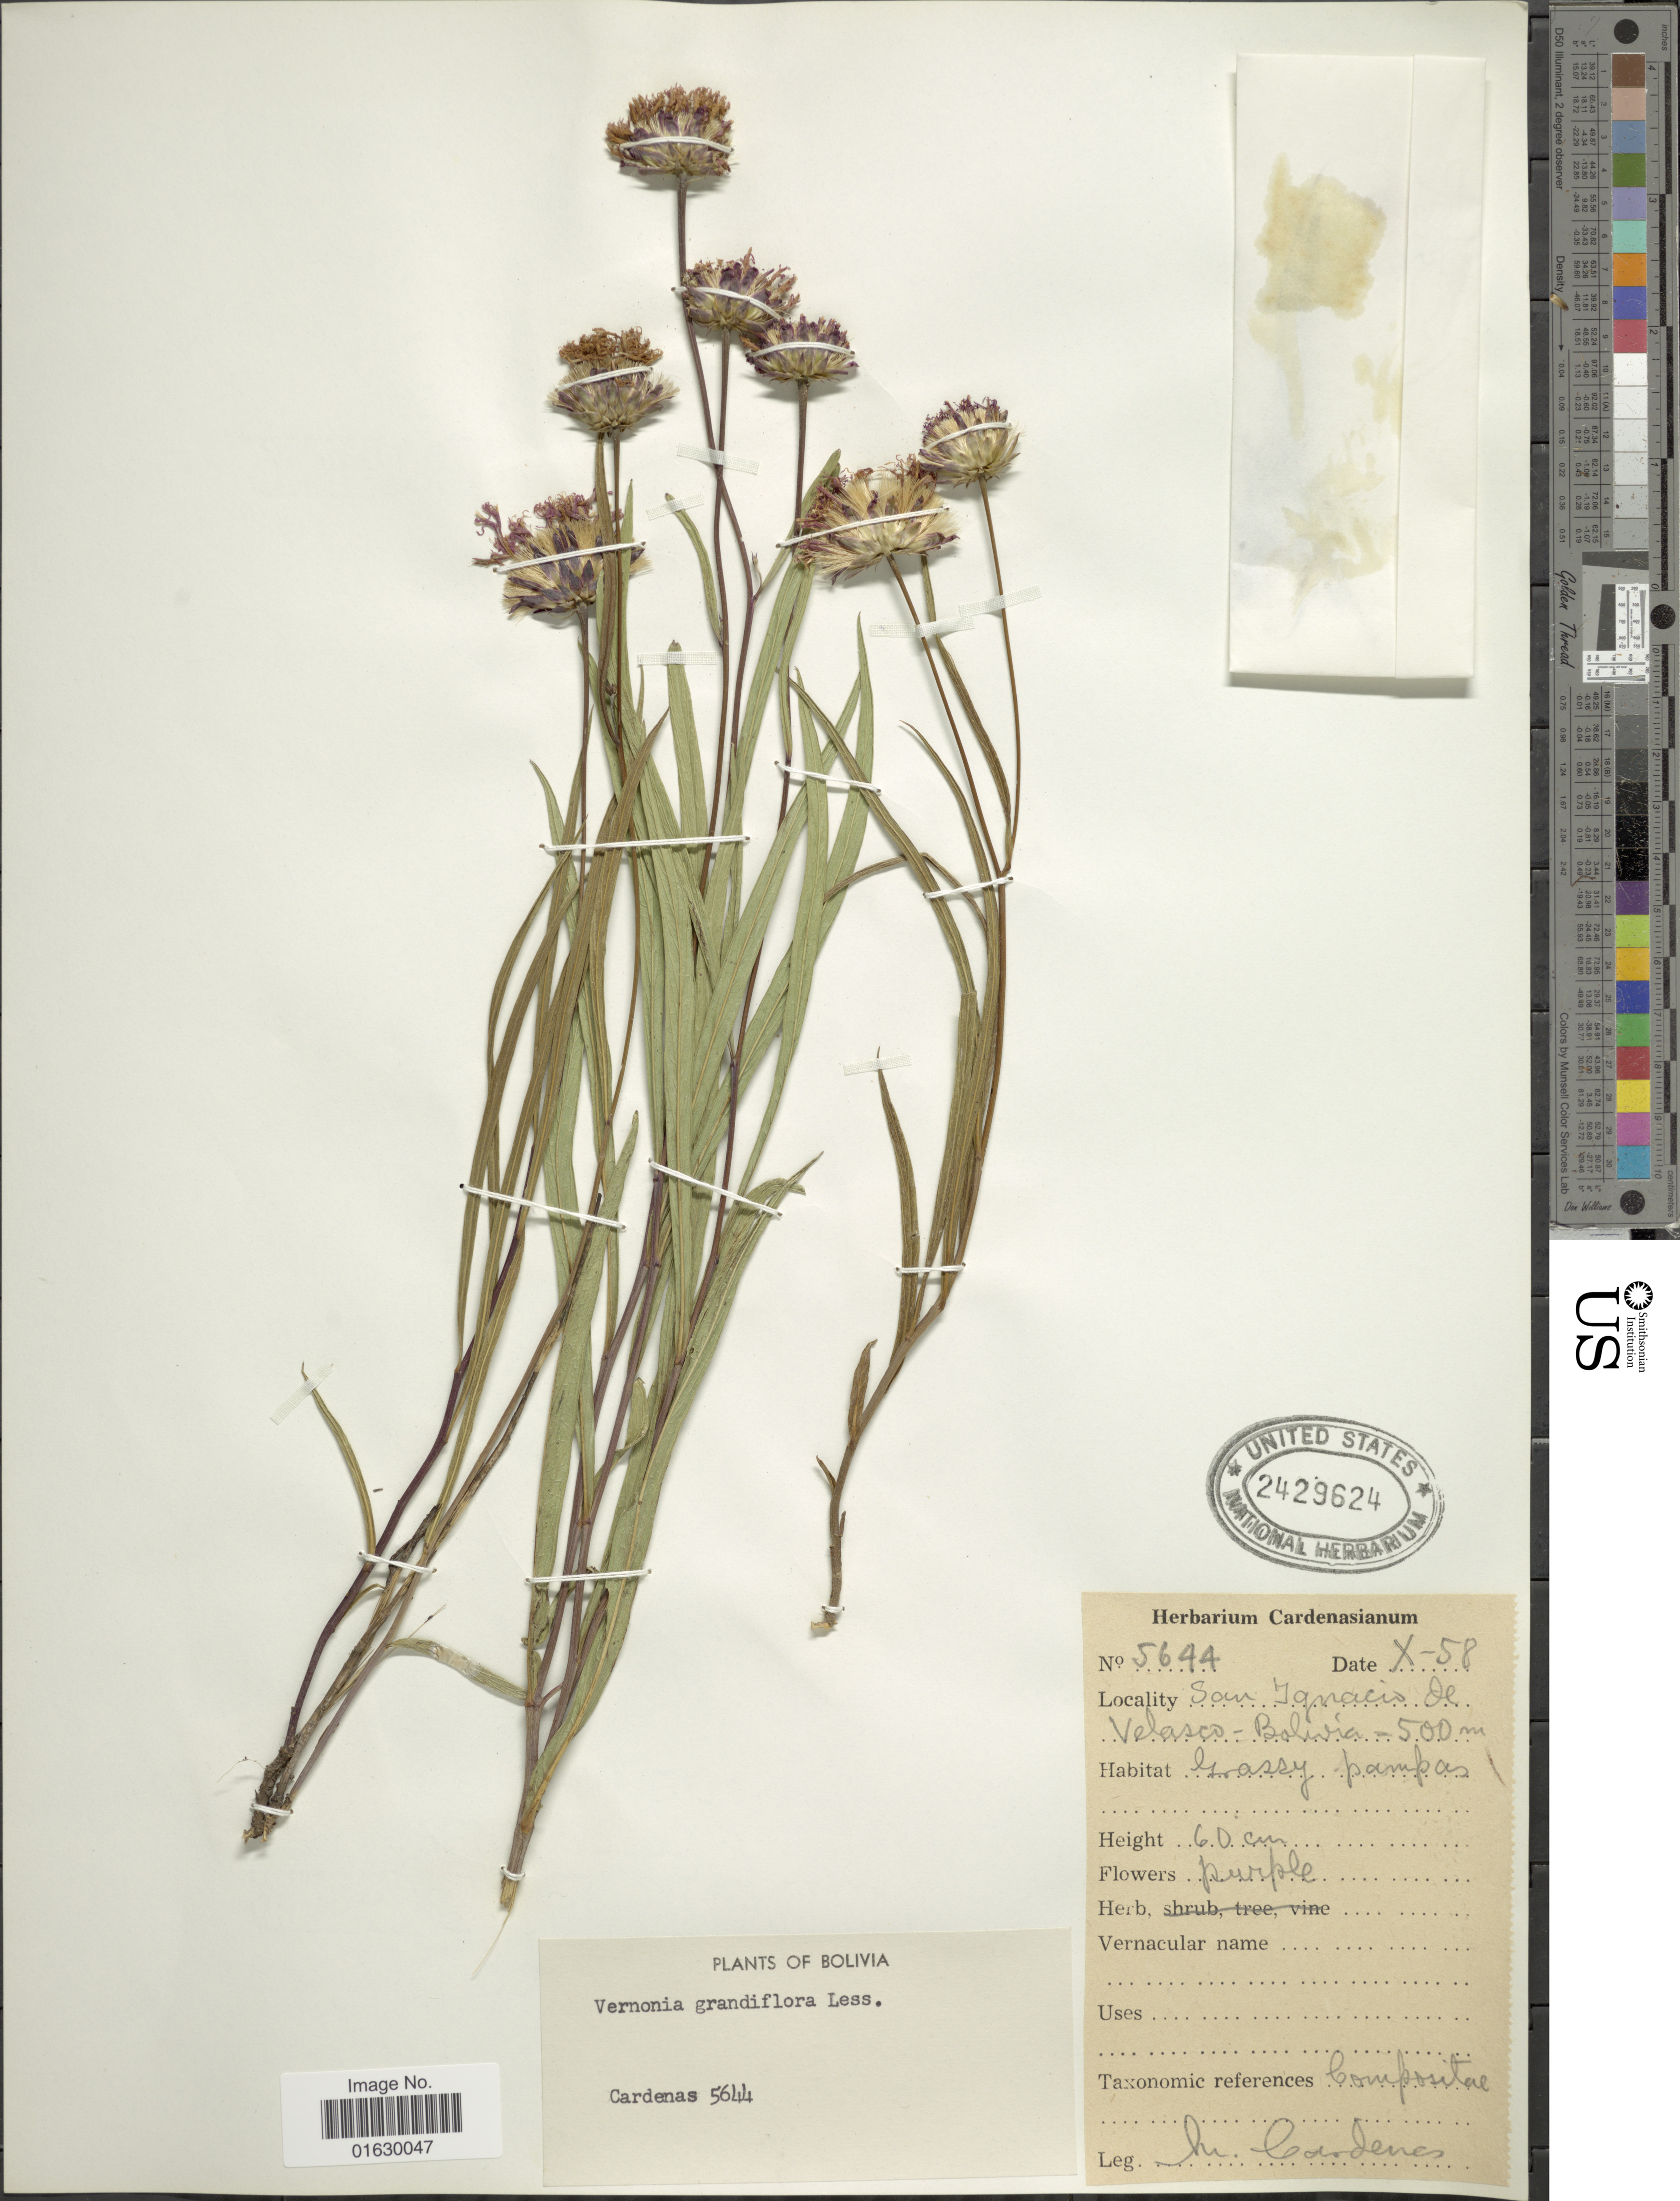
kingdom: Plantae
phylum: Tracheophyta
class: Magnoliopsida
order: Asterales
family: Asteraceae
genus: Lessingianthus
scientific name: Lessingianthus grandiflorus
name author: (Less.) H. Rob.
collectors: L. Cárdenas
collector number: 5644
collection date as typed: Transcribed d/m/y: /10/58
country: Bolivia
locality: San Ignacio de Velasco, Bolivia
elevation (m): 500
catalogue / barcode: US 2429624